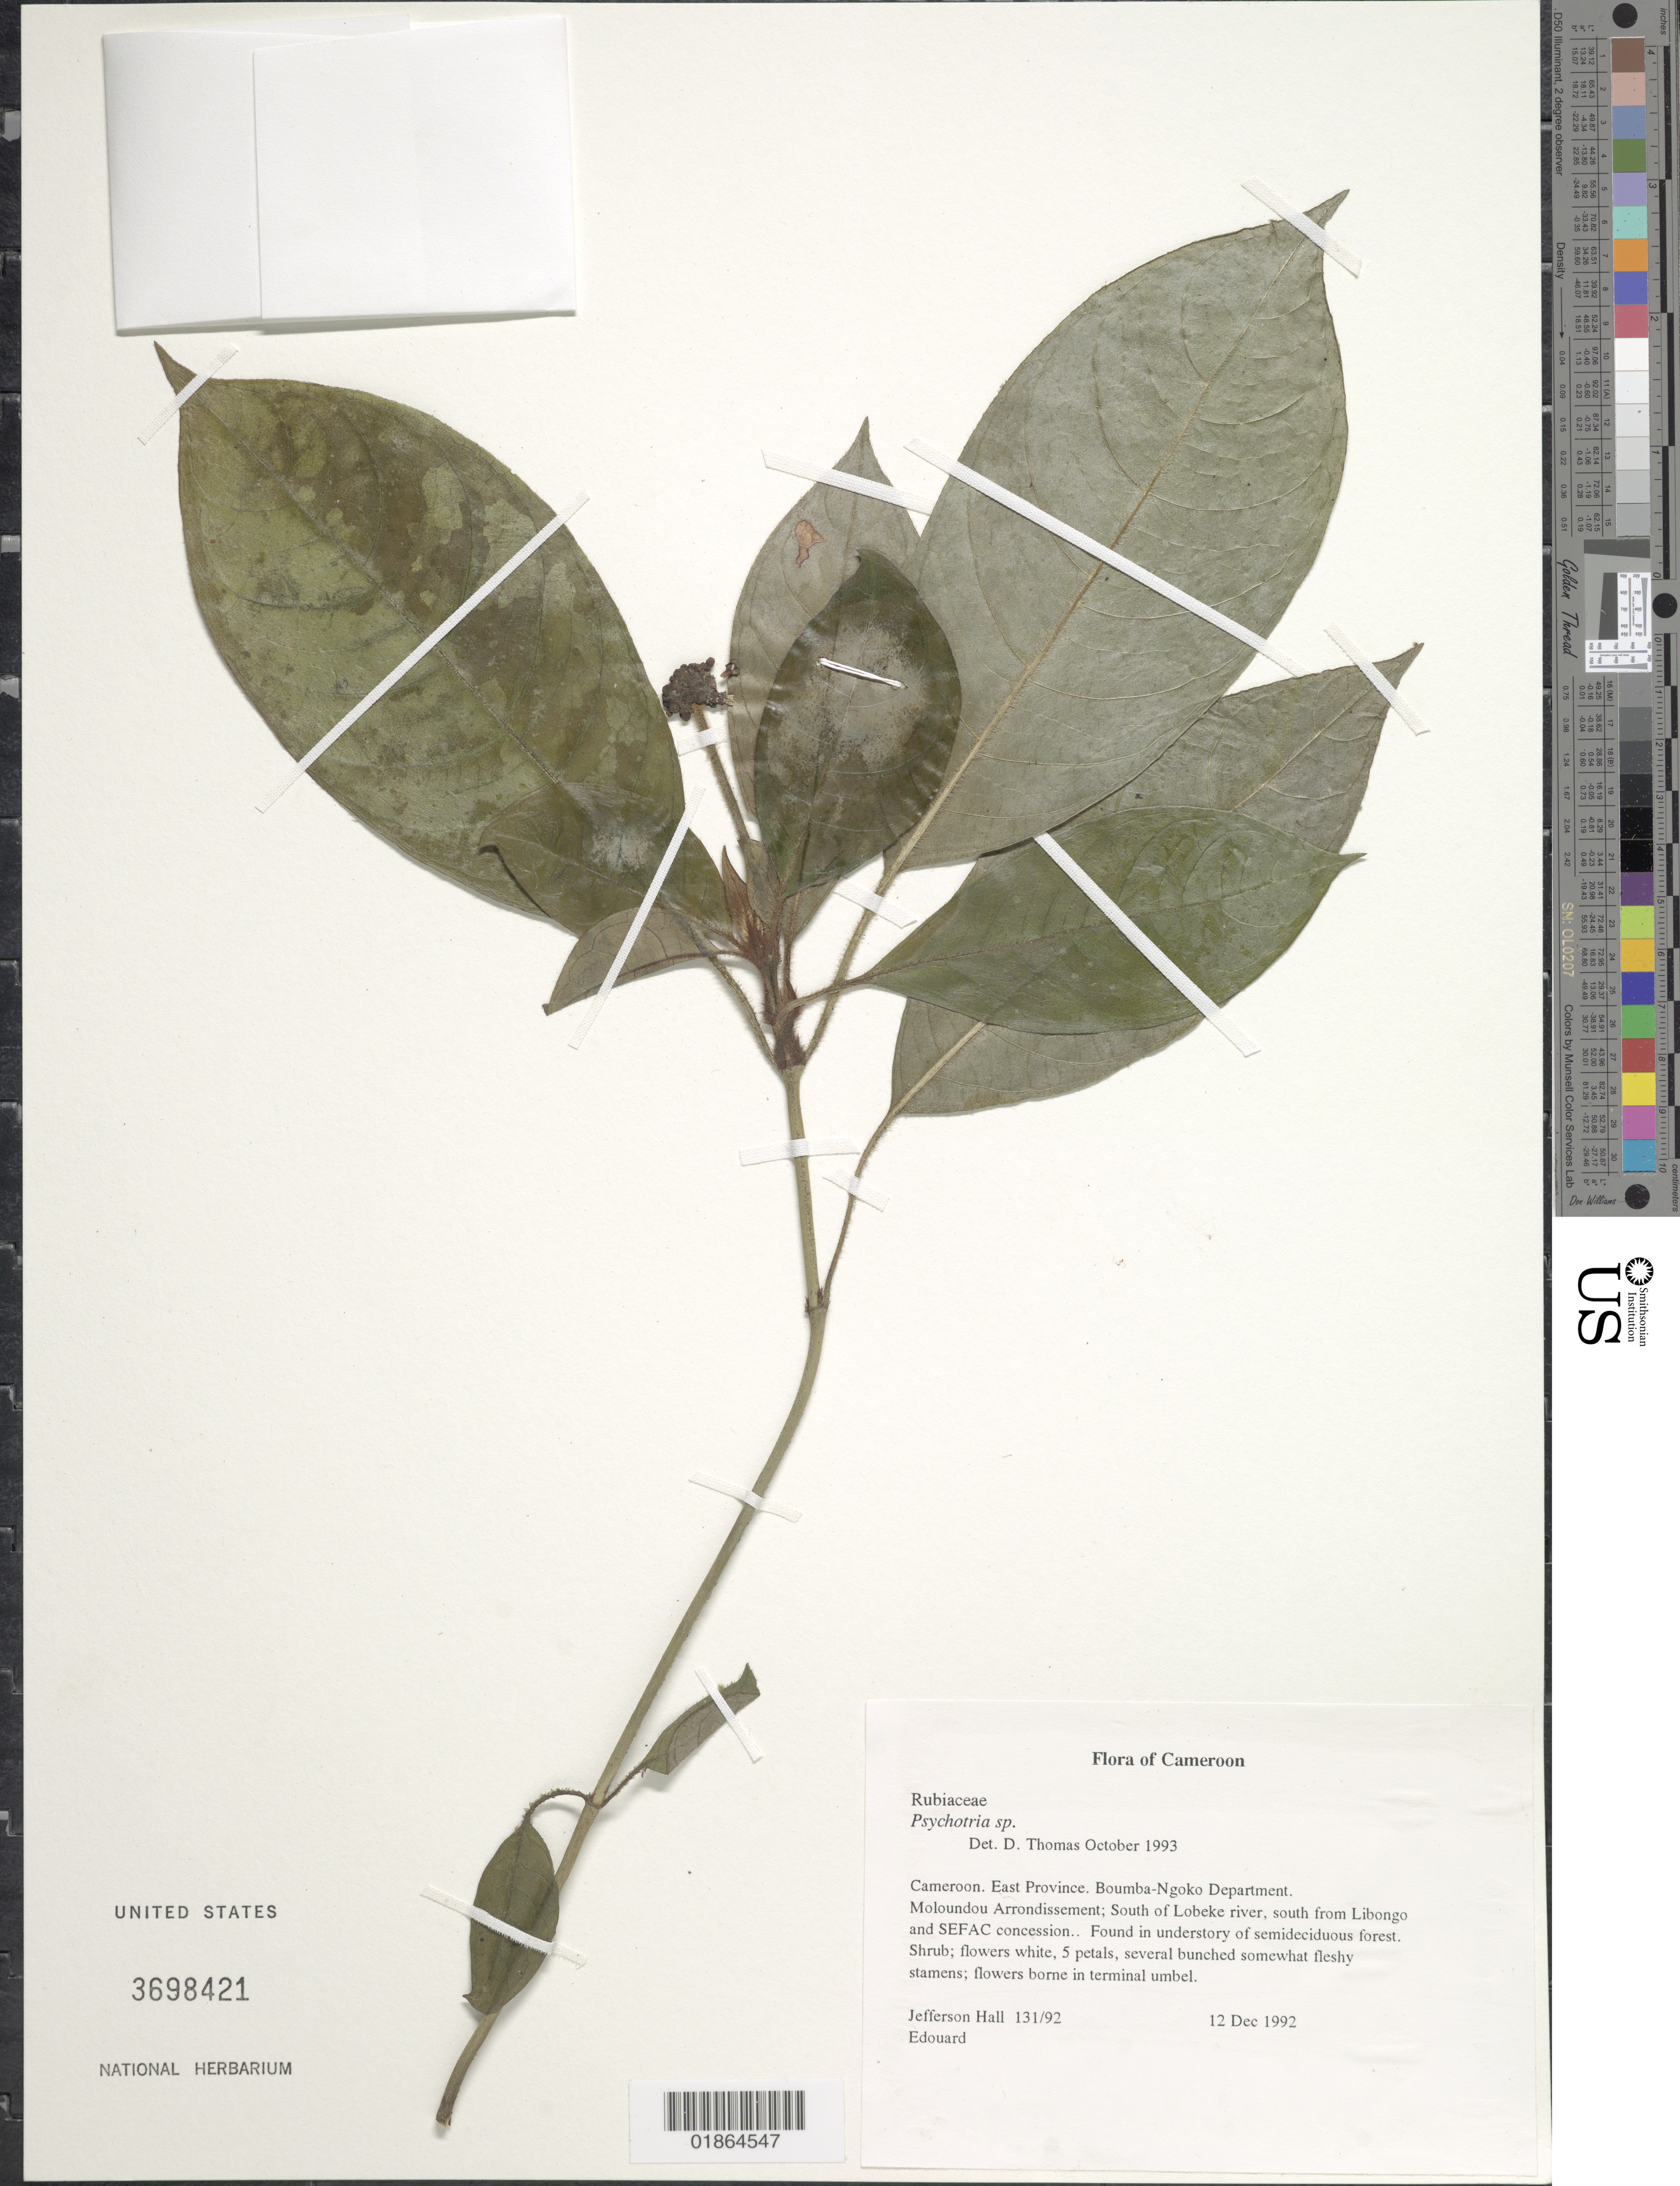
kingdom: Plantae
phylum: Tracheophyta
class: Magnoliopsida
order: Gentianales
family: Rubiaceae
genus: Psychotria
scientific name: Psychotria sp.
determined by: Thomas, D.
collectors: J. Hall & -. Edouard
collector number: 131/92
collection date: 1992-12-10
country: Cameroon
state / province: Est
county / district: Boumba-ngoko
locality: Moloundou Arrondissement; old SFIS logging concession.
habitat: Found in understory of semideciduous forest.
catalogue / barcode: US 3698421